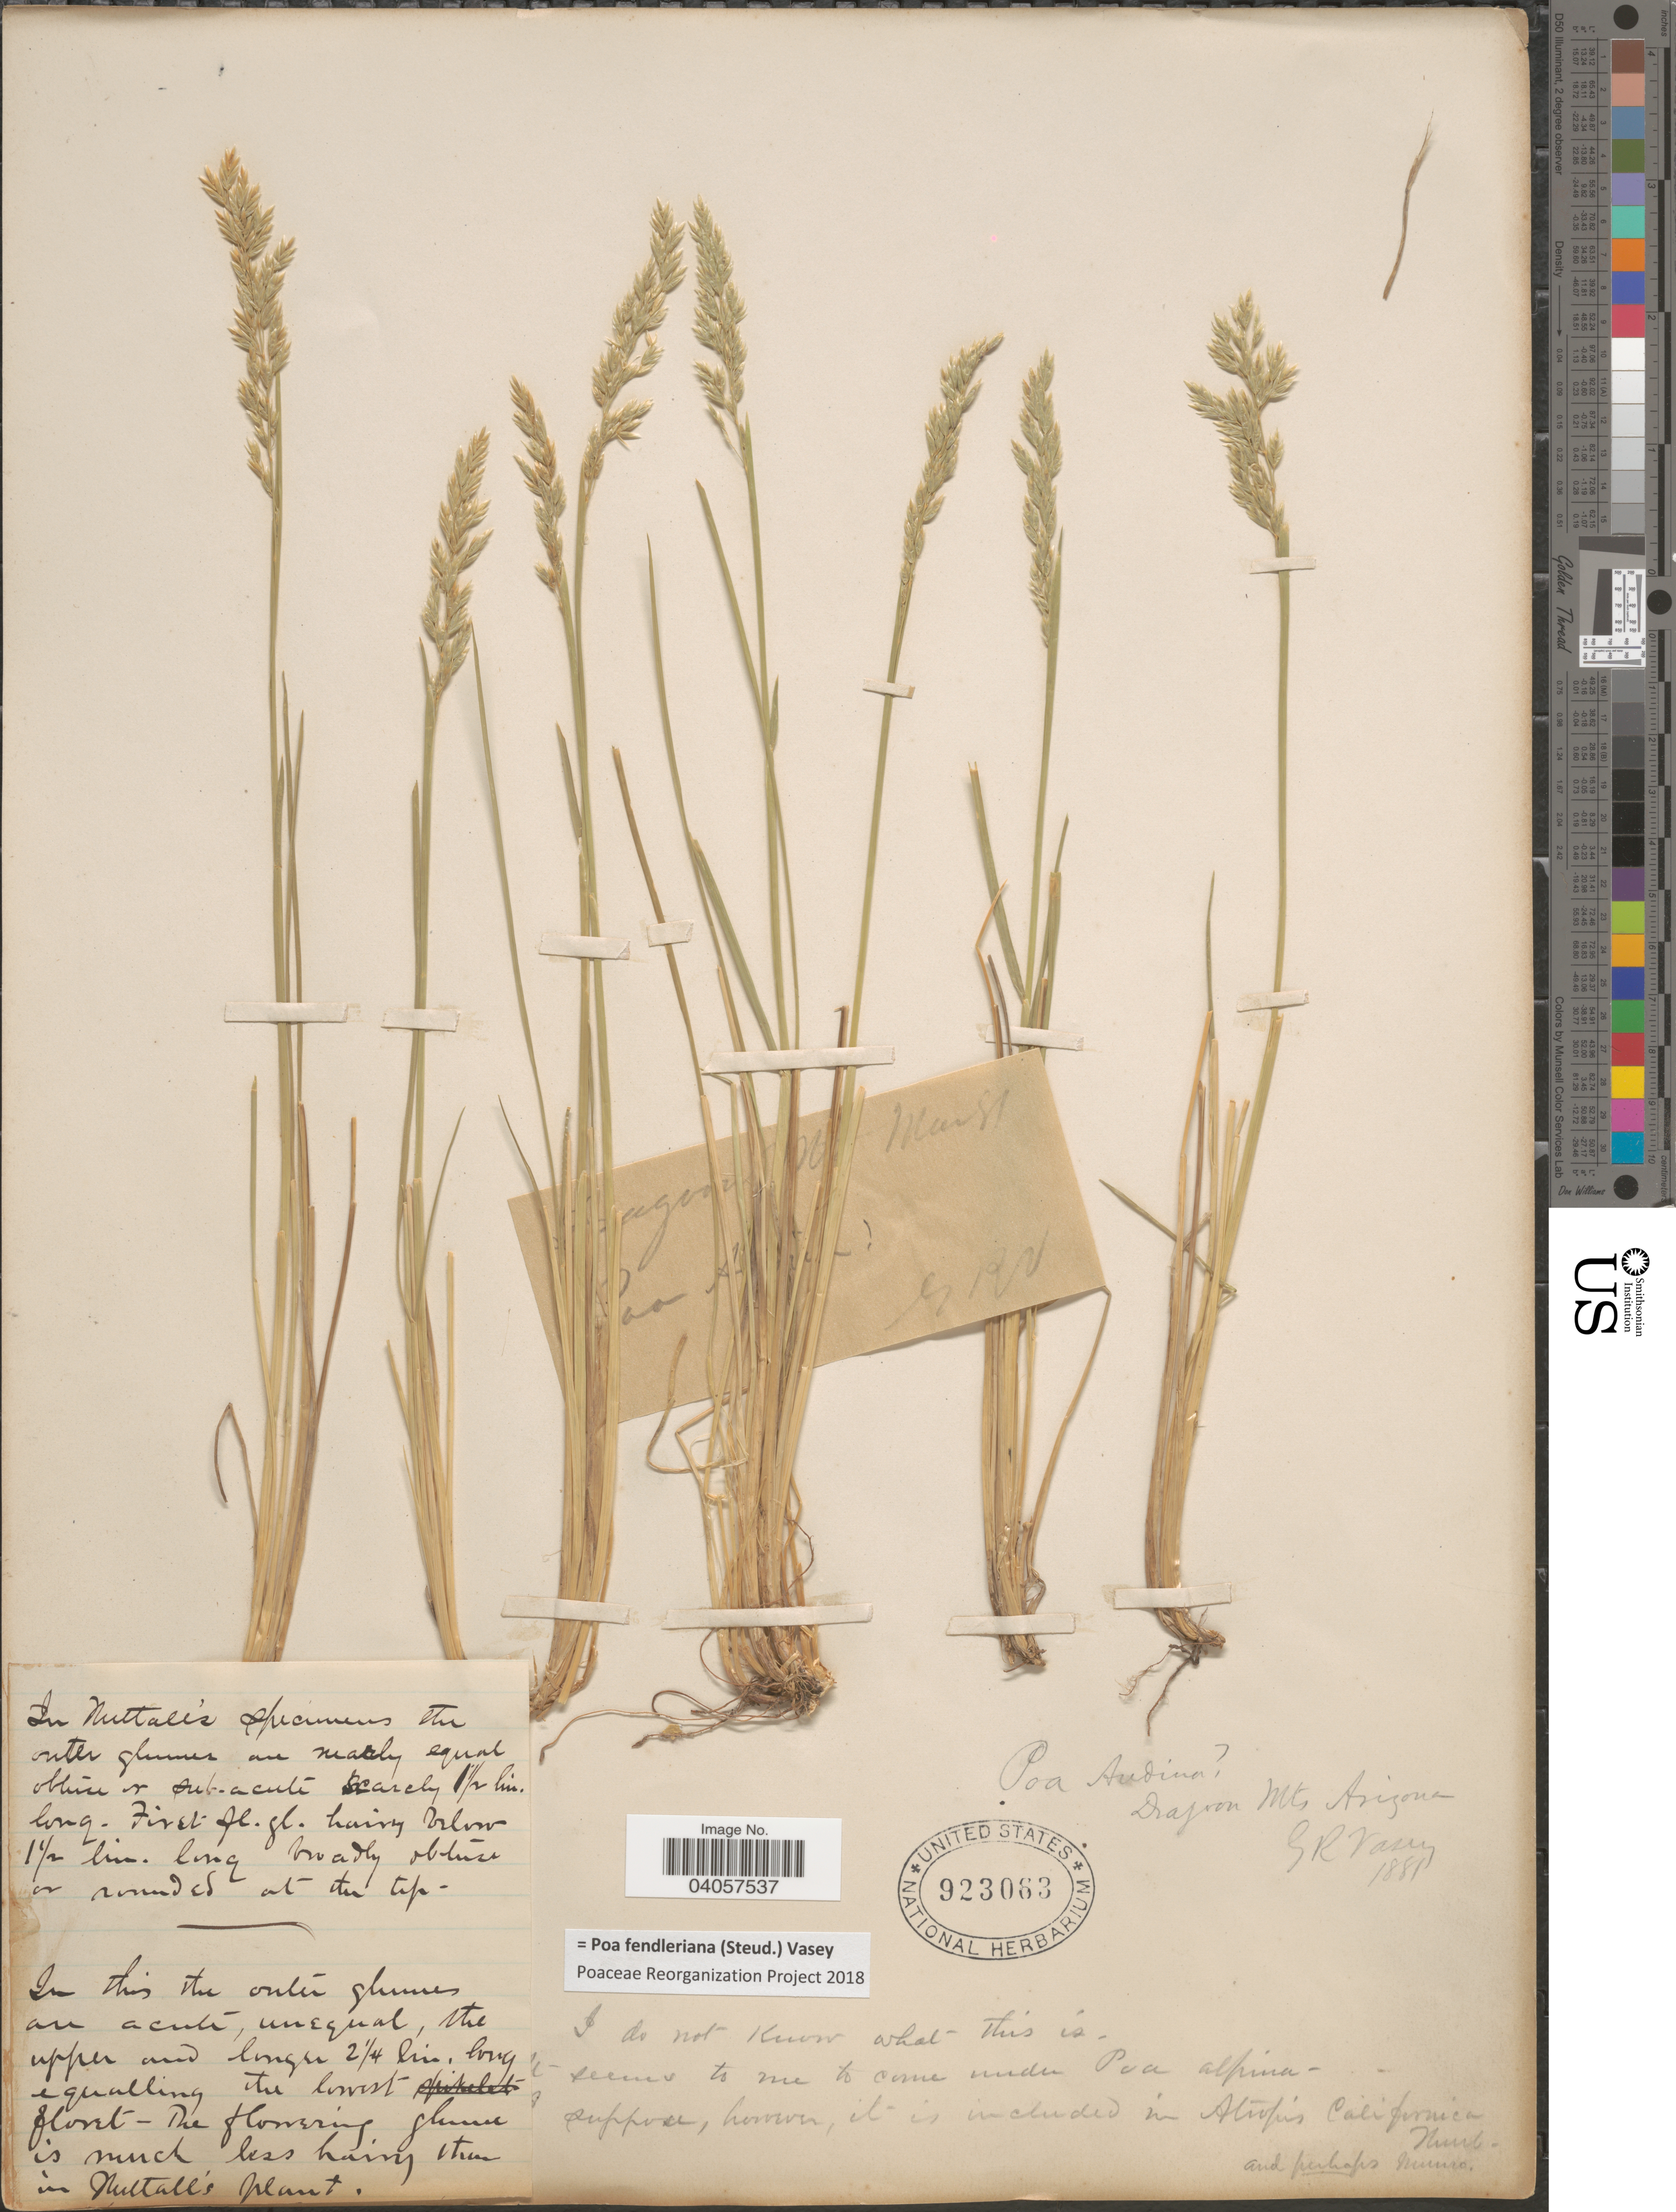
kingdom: Plantae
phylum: Tracheophyta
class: Liliopsida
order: Poales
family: Poaceae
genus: Poa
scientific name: Poa fendleriana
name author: (Steud.) Vasey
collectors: G. R. Vasey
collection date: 1881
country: United States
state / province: Arizona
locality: Dragon Mts.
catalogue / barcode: US 923063